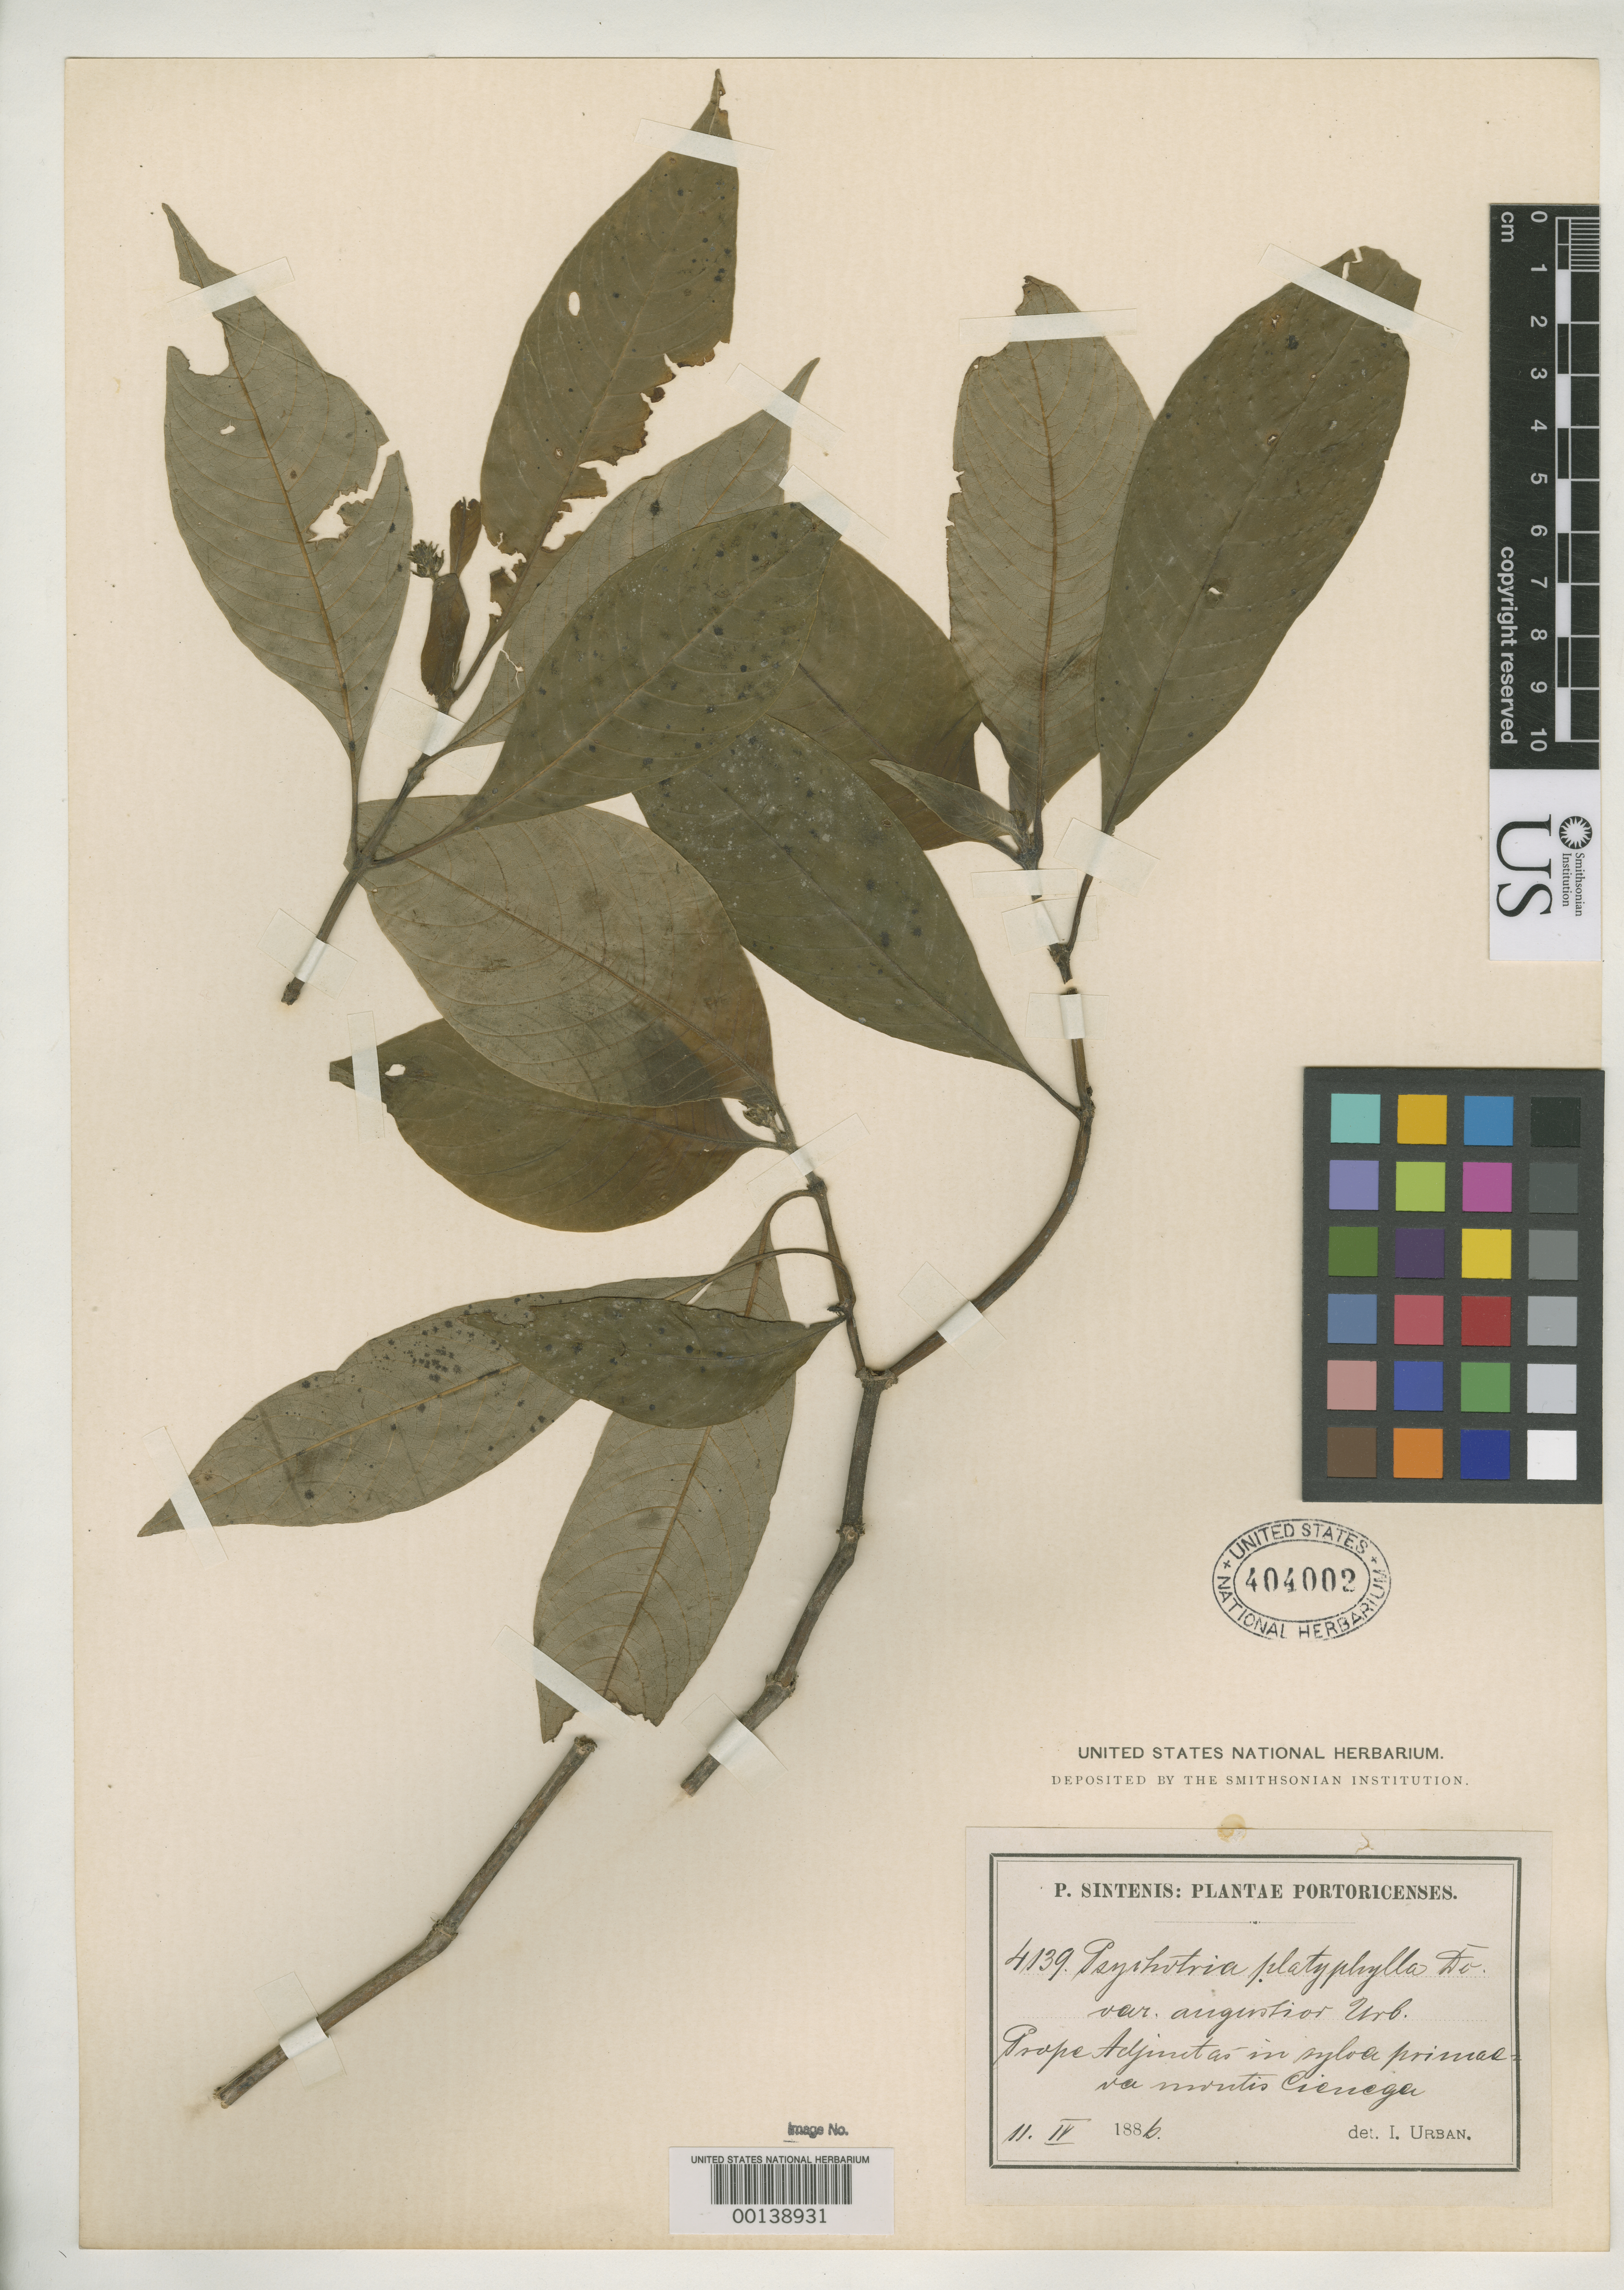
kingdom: Plantae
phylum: Tracheophyta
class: Magnoliopsida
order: Gentianales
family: Rubiaceae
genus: Psychotria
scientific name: Psychotria platyphylla var. angustior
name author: Urb.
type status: Syntype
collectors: P. Sintenis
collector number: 4139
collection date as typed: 11 Apr 1886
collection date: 1886-04-11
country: Puerto Rico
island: Greater Antilles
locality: Near Adjuntas, Cerrote and Cienega.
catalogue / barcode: US 404002